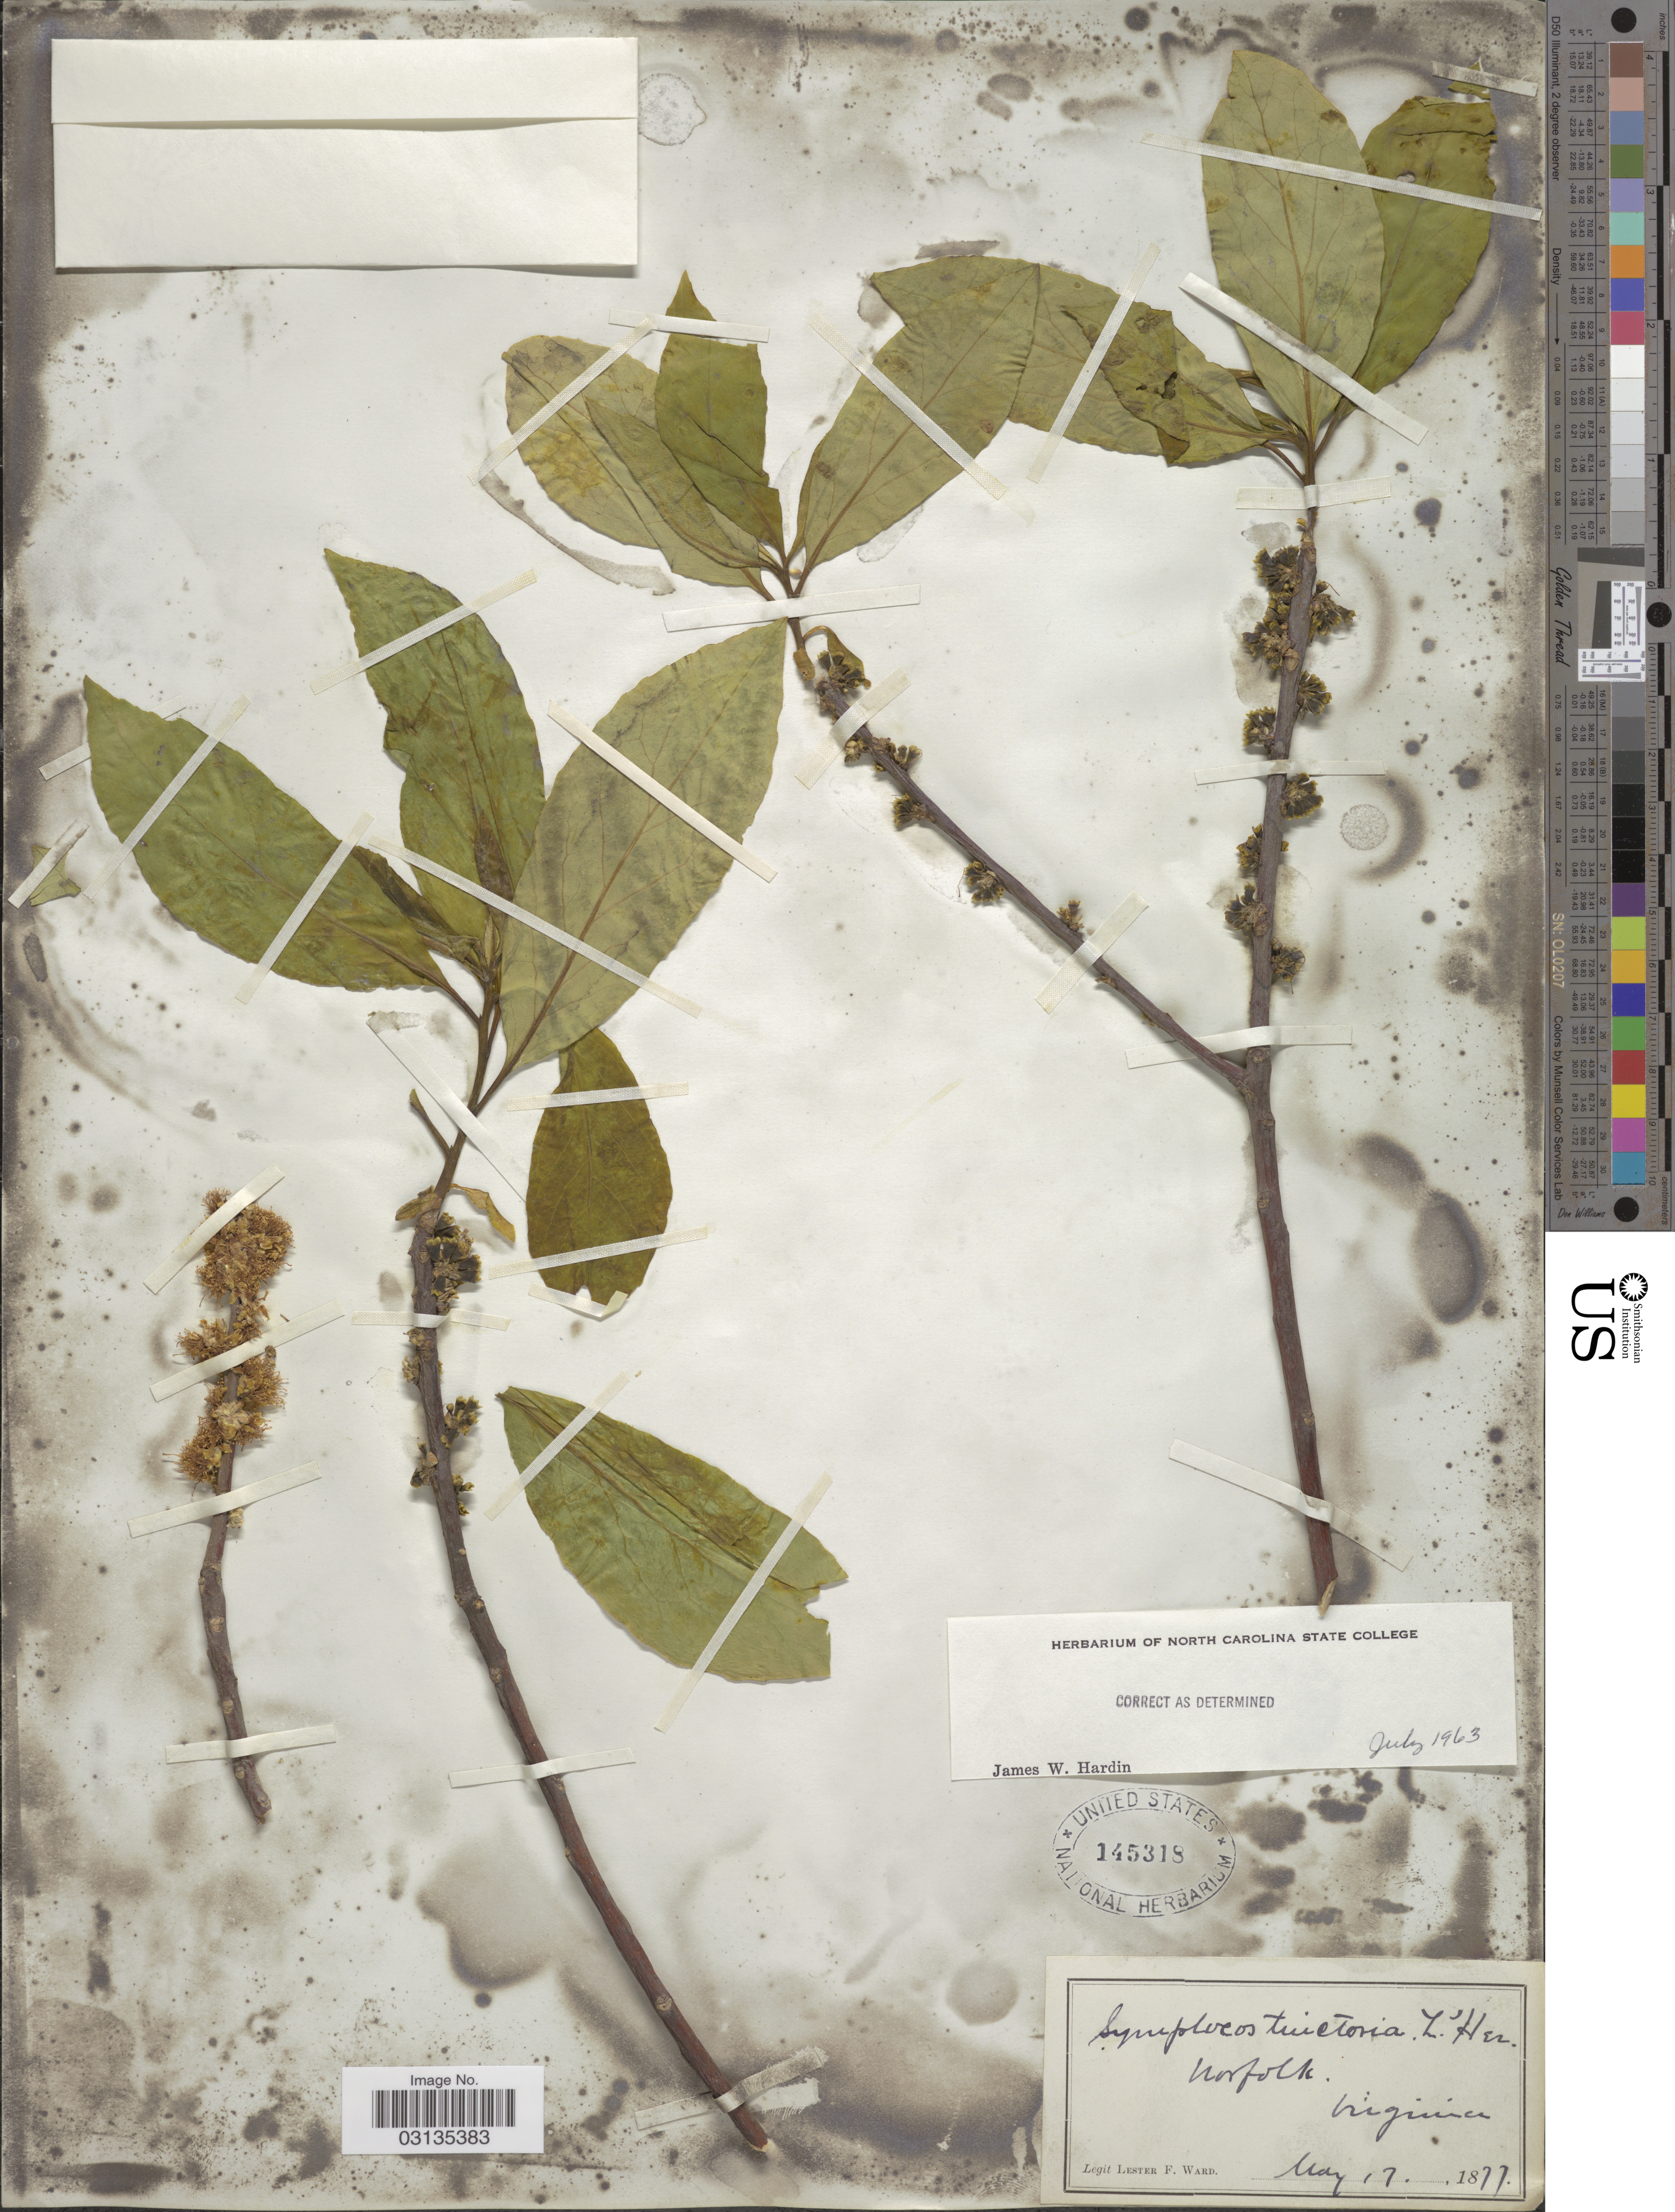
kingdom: Plantae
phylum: Tracheophyta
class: Magnoliopsida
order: Ericales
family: Symplocaceae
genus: Symplocos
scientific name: Symplocos tinctoria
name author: (L.) L'Hér.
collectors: L. F. Ward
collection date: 1877-05-17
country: United States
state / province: Virginia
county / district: City of Norfolk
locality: Norfolk.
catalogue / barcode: US 145318